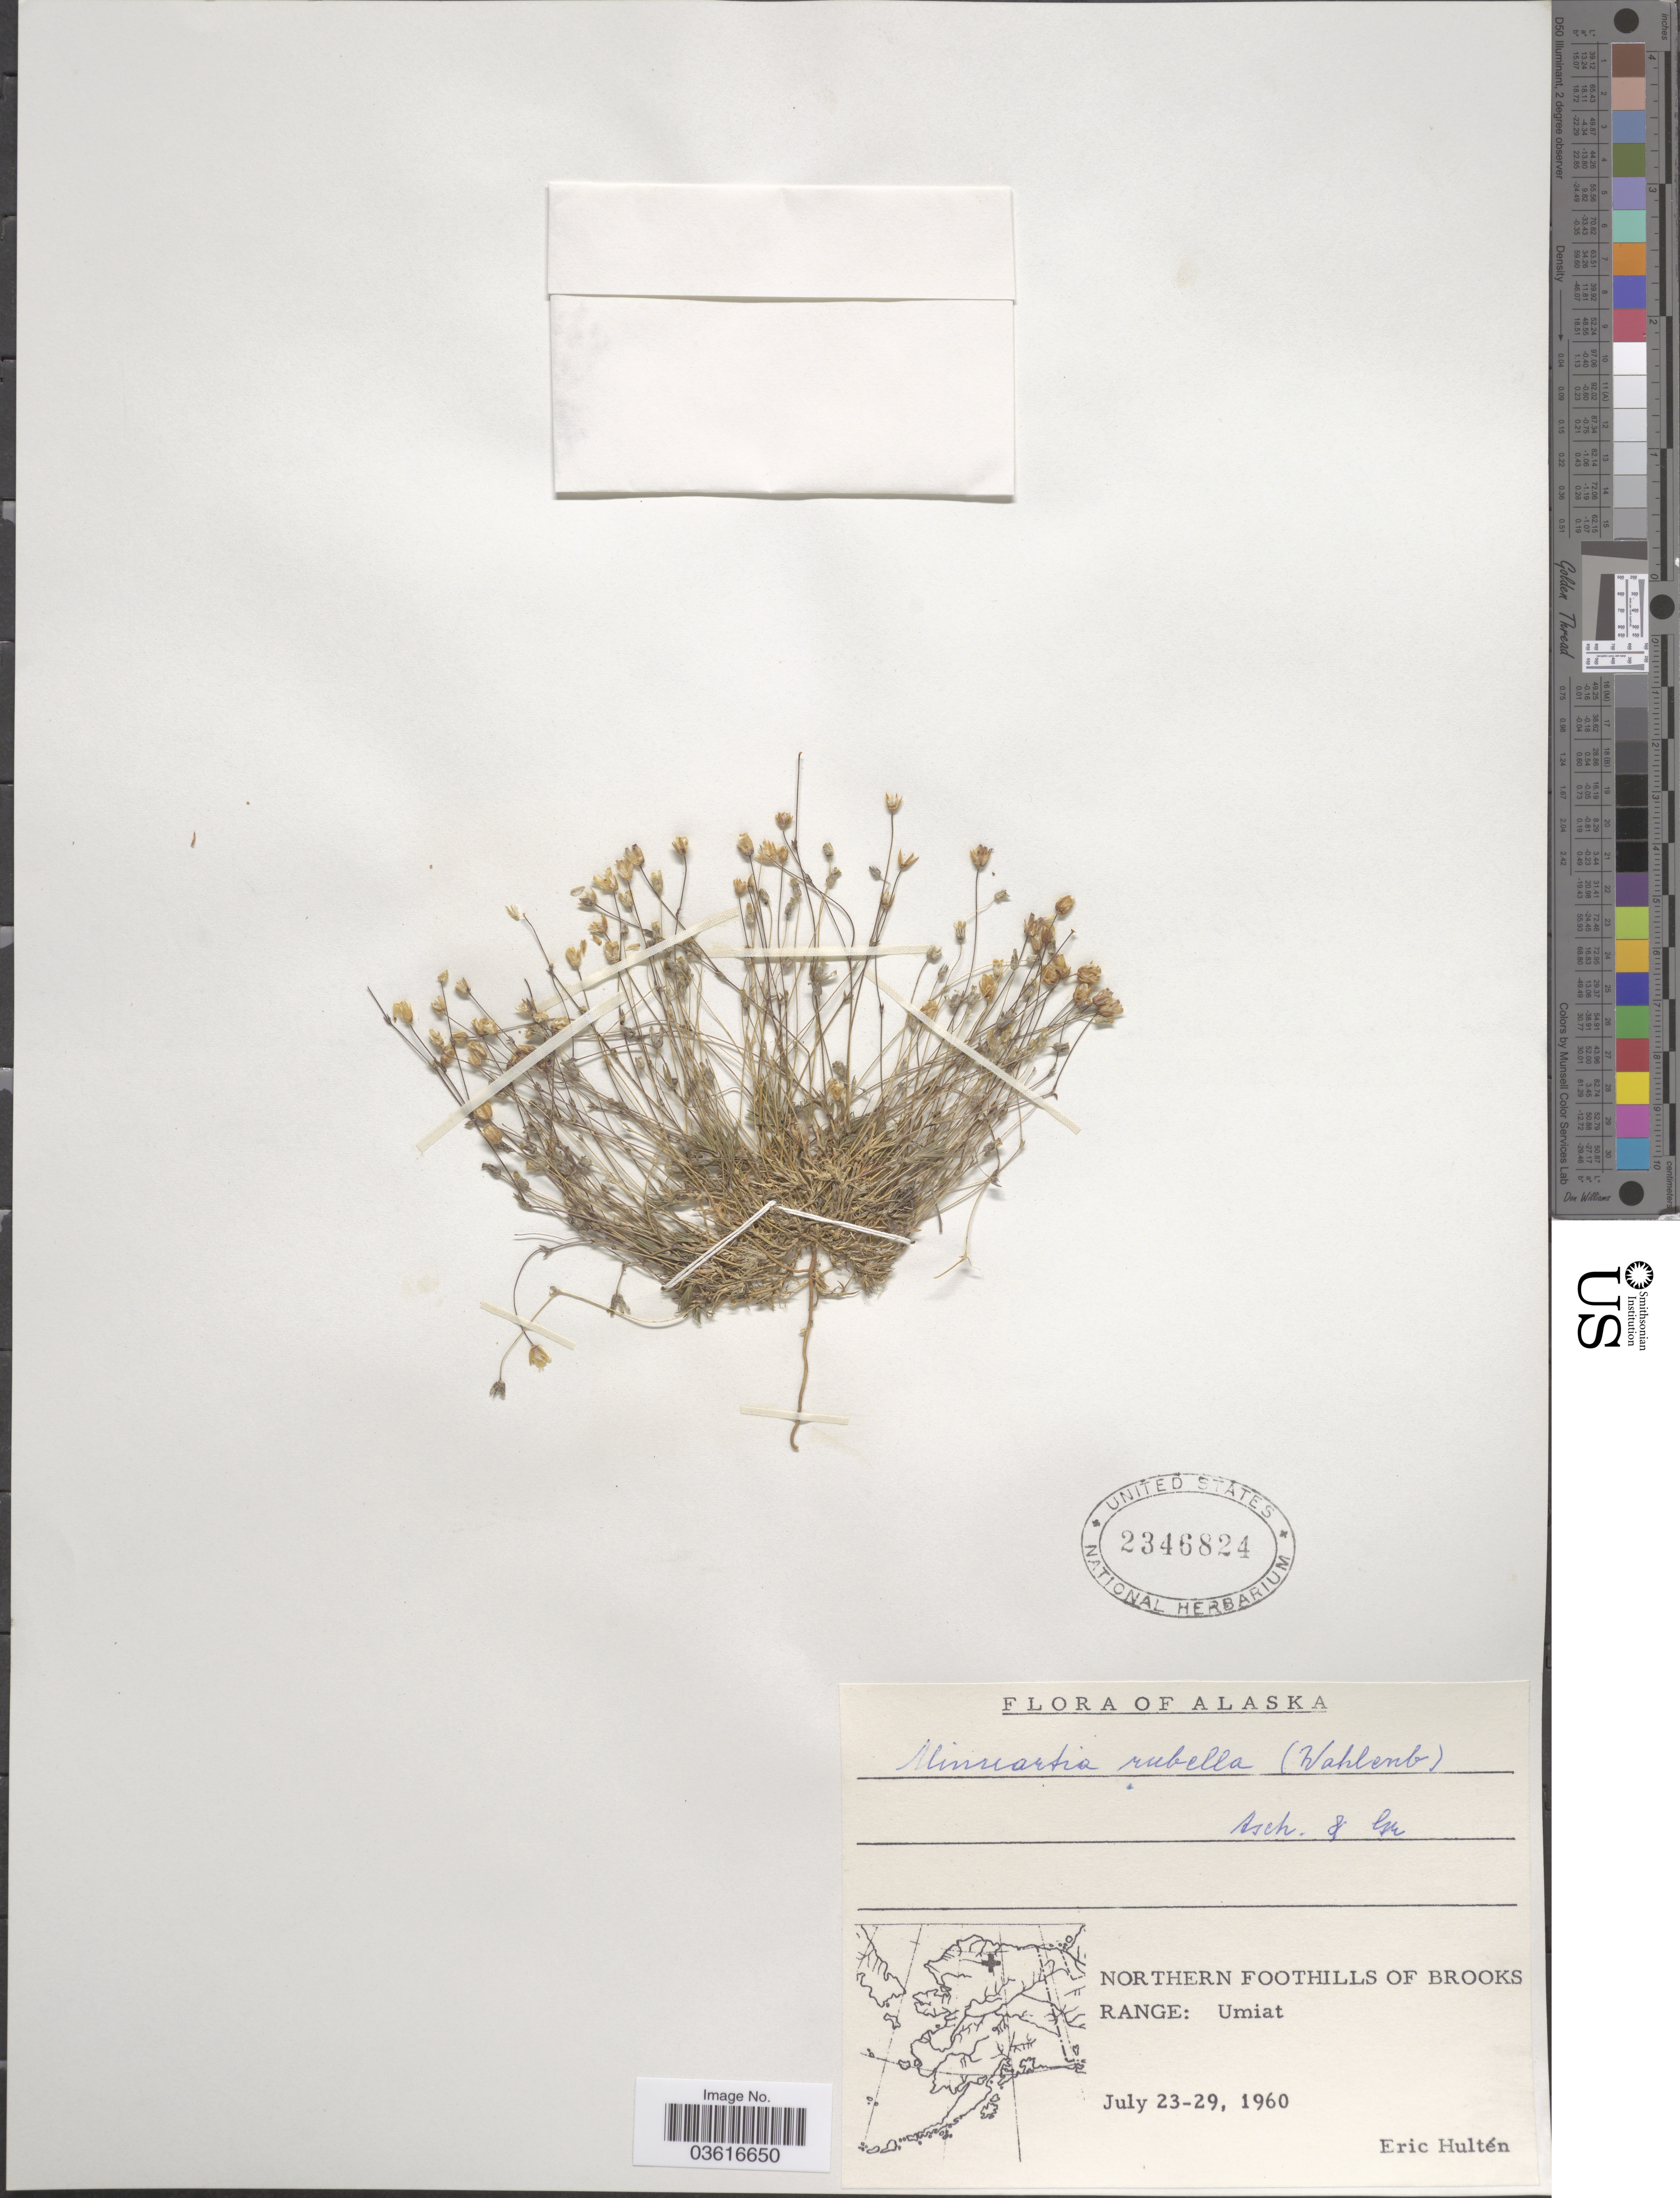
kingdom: Plantae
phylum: Tracheophyta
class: Magnoliopsida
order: Caryophyllales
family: Caryophyllaceae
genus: Minuartia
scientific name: Minuartia rubella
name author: (Wahlenb.) Hiern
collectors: E. G. Hultén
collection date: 1960-07-23/1960-07-29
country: United States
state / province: Alaska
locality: Northern Foothills of Brooks Range: Umiat.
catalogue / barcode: US 2346824